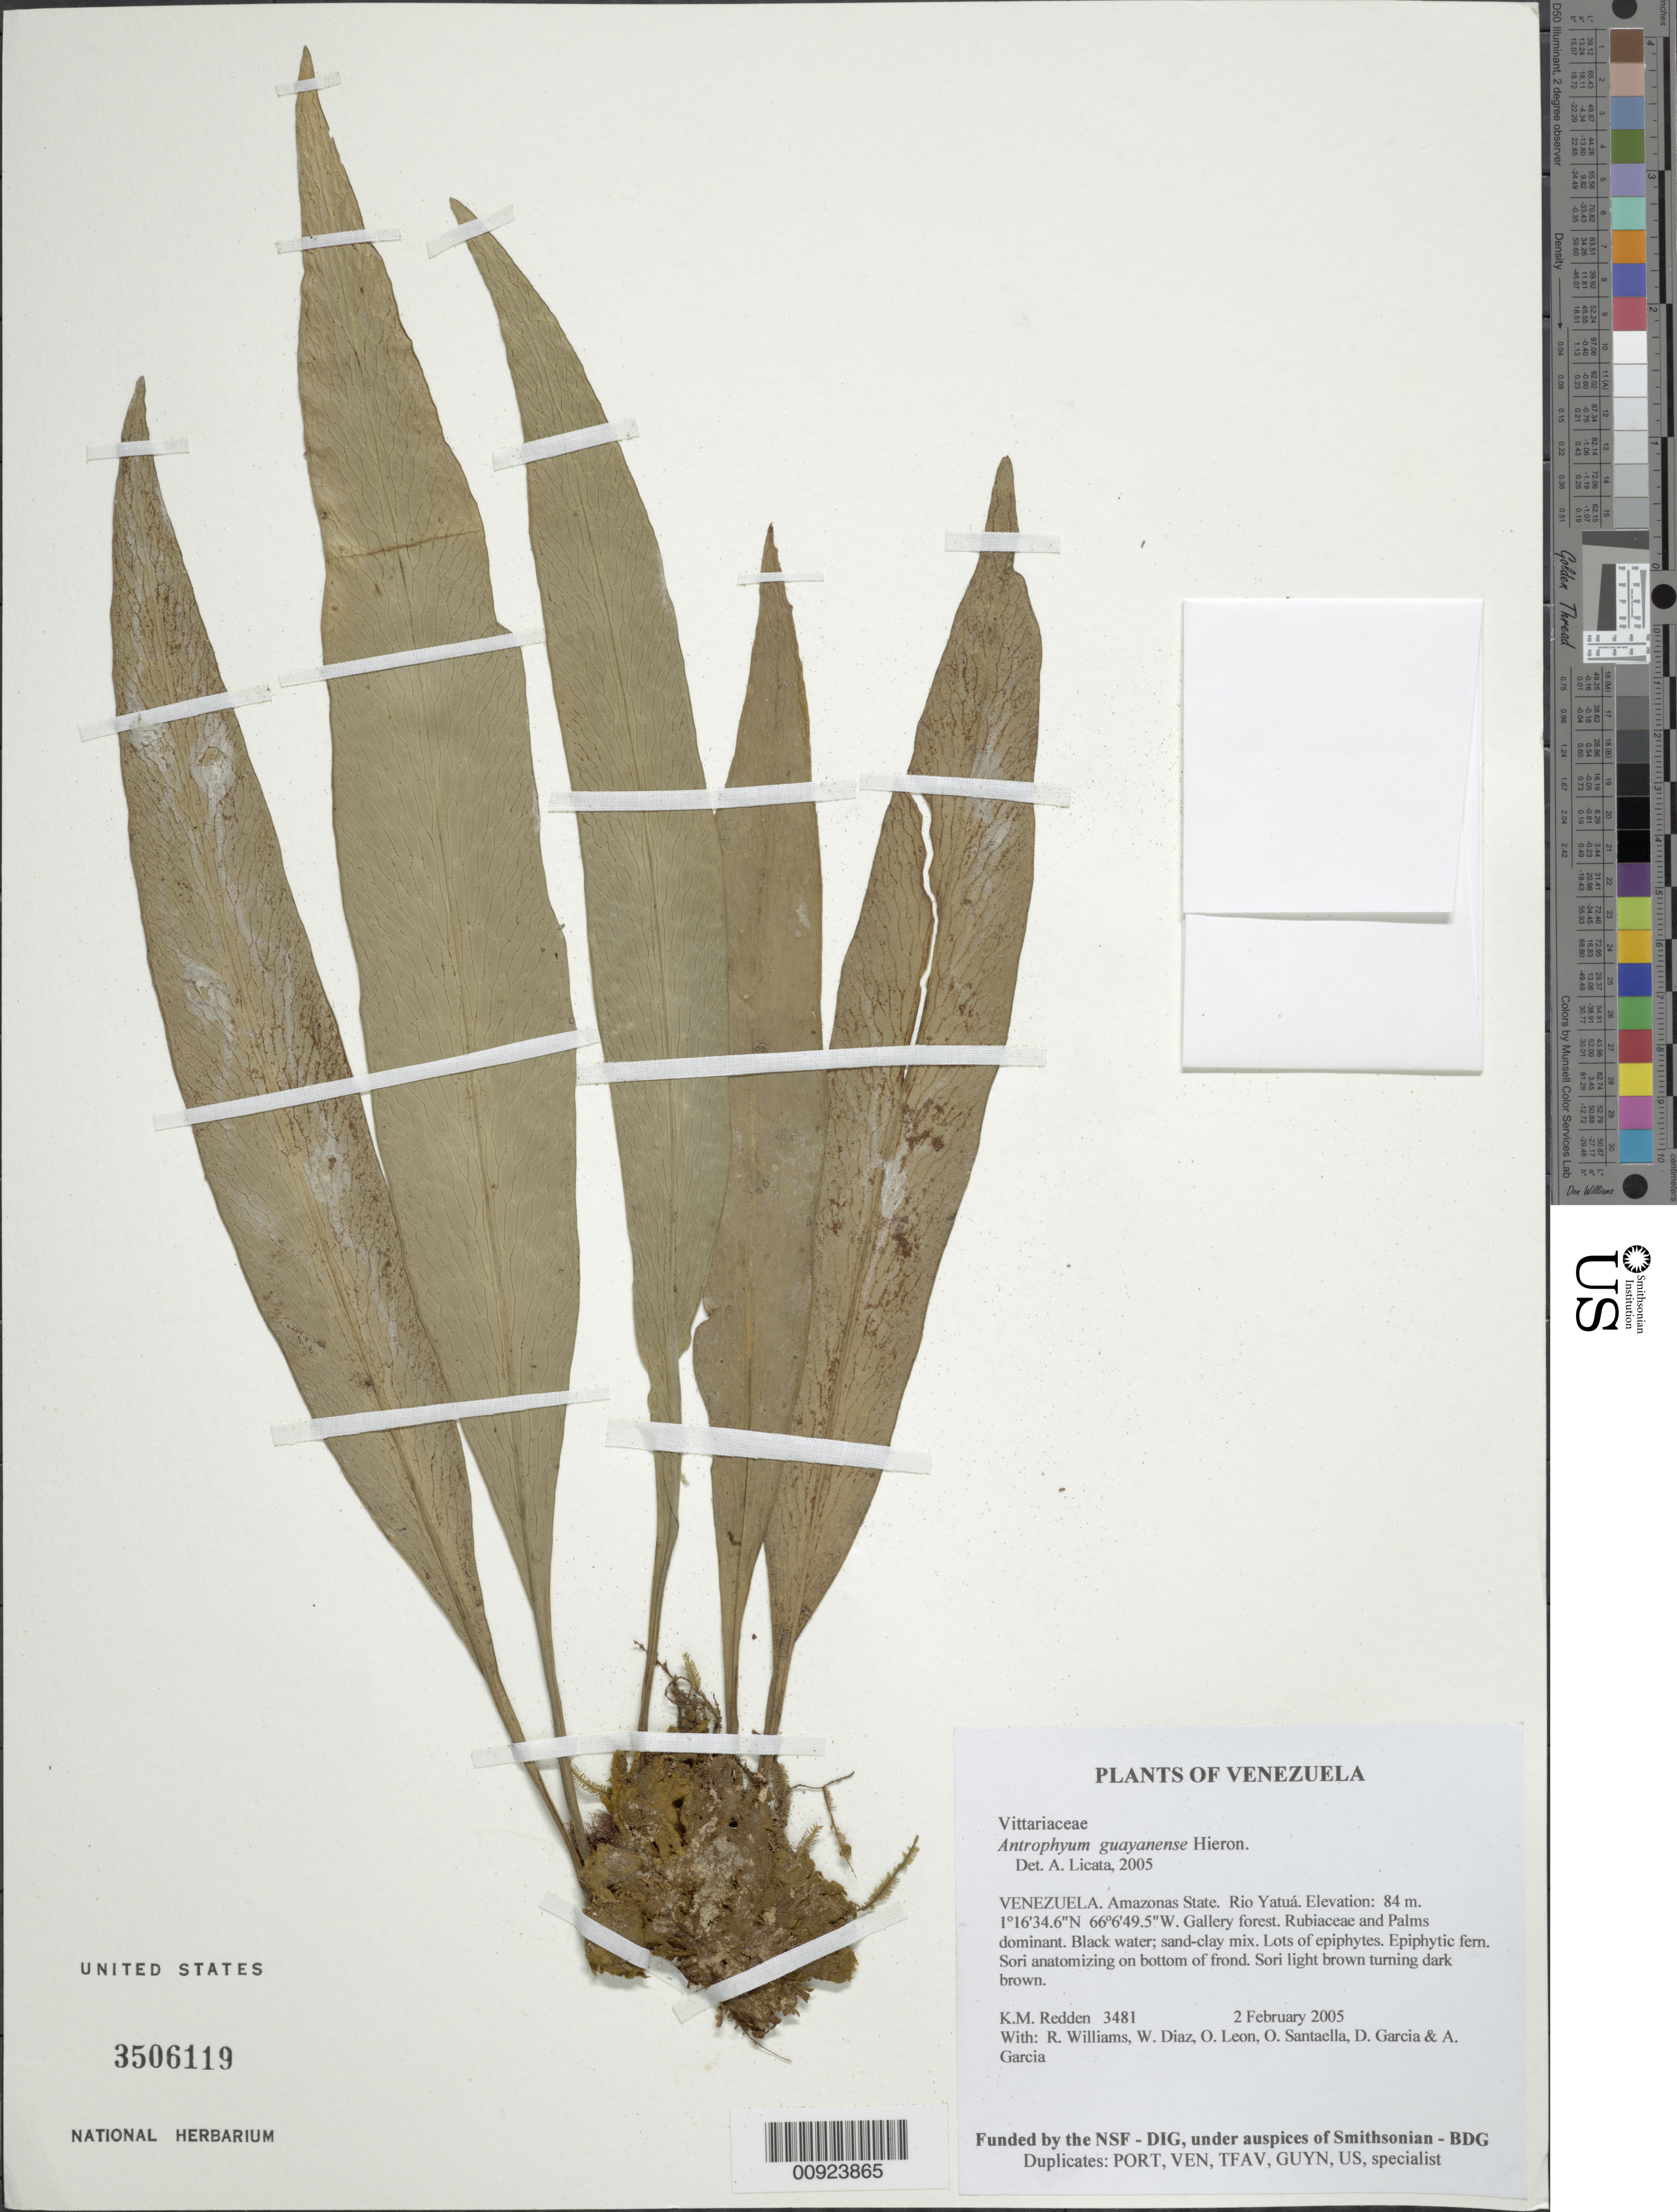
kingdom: Plantae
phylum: Tracheophyta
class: Polypodiopsida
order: Polypodiales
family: Pteridaceae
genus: Polytaenium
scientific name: Polytaenium guayanense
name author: (Hieron.) Alston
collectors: K. M. Redden, R. Williams, W. Díaz P., O. León, O. Santaella, D. Garcia & A. Garcia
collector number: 3481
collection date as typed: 2 February 2005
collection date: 2005-02-02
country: Venezuela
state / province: Amazonas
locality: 14 - Rio Yatuá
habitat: Gallery forest. Rubiaceae and palms dominant. Black water; sand-clay mix. Lots of epiphytes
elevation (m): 84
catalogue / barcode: US 3506119